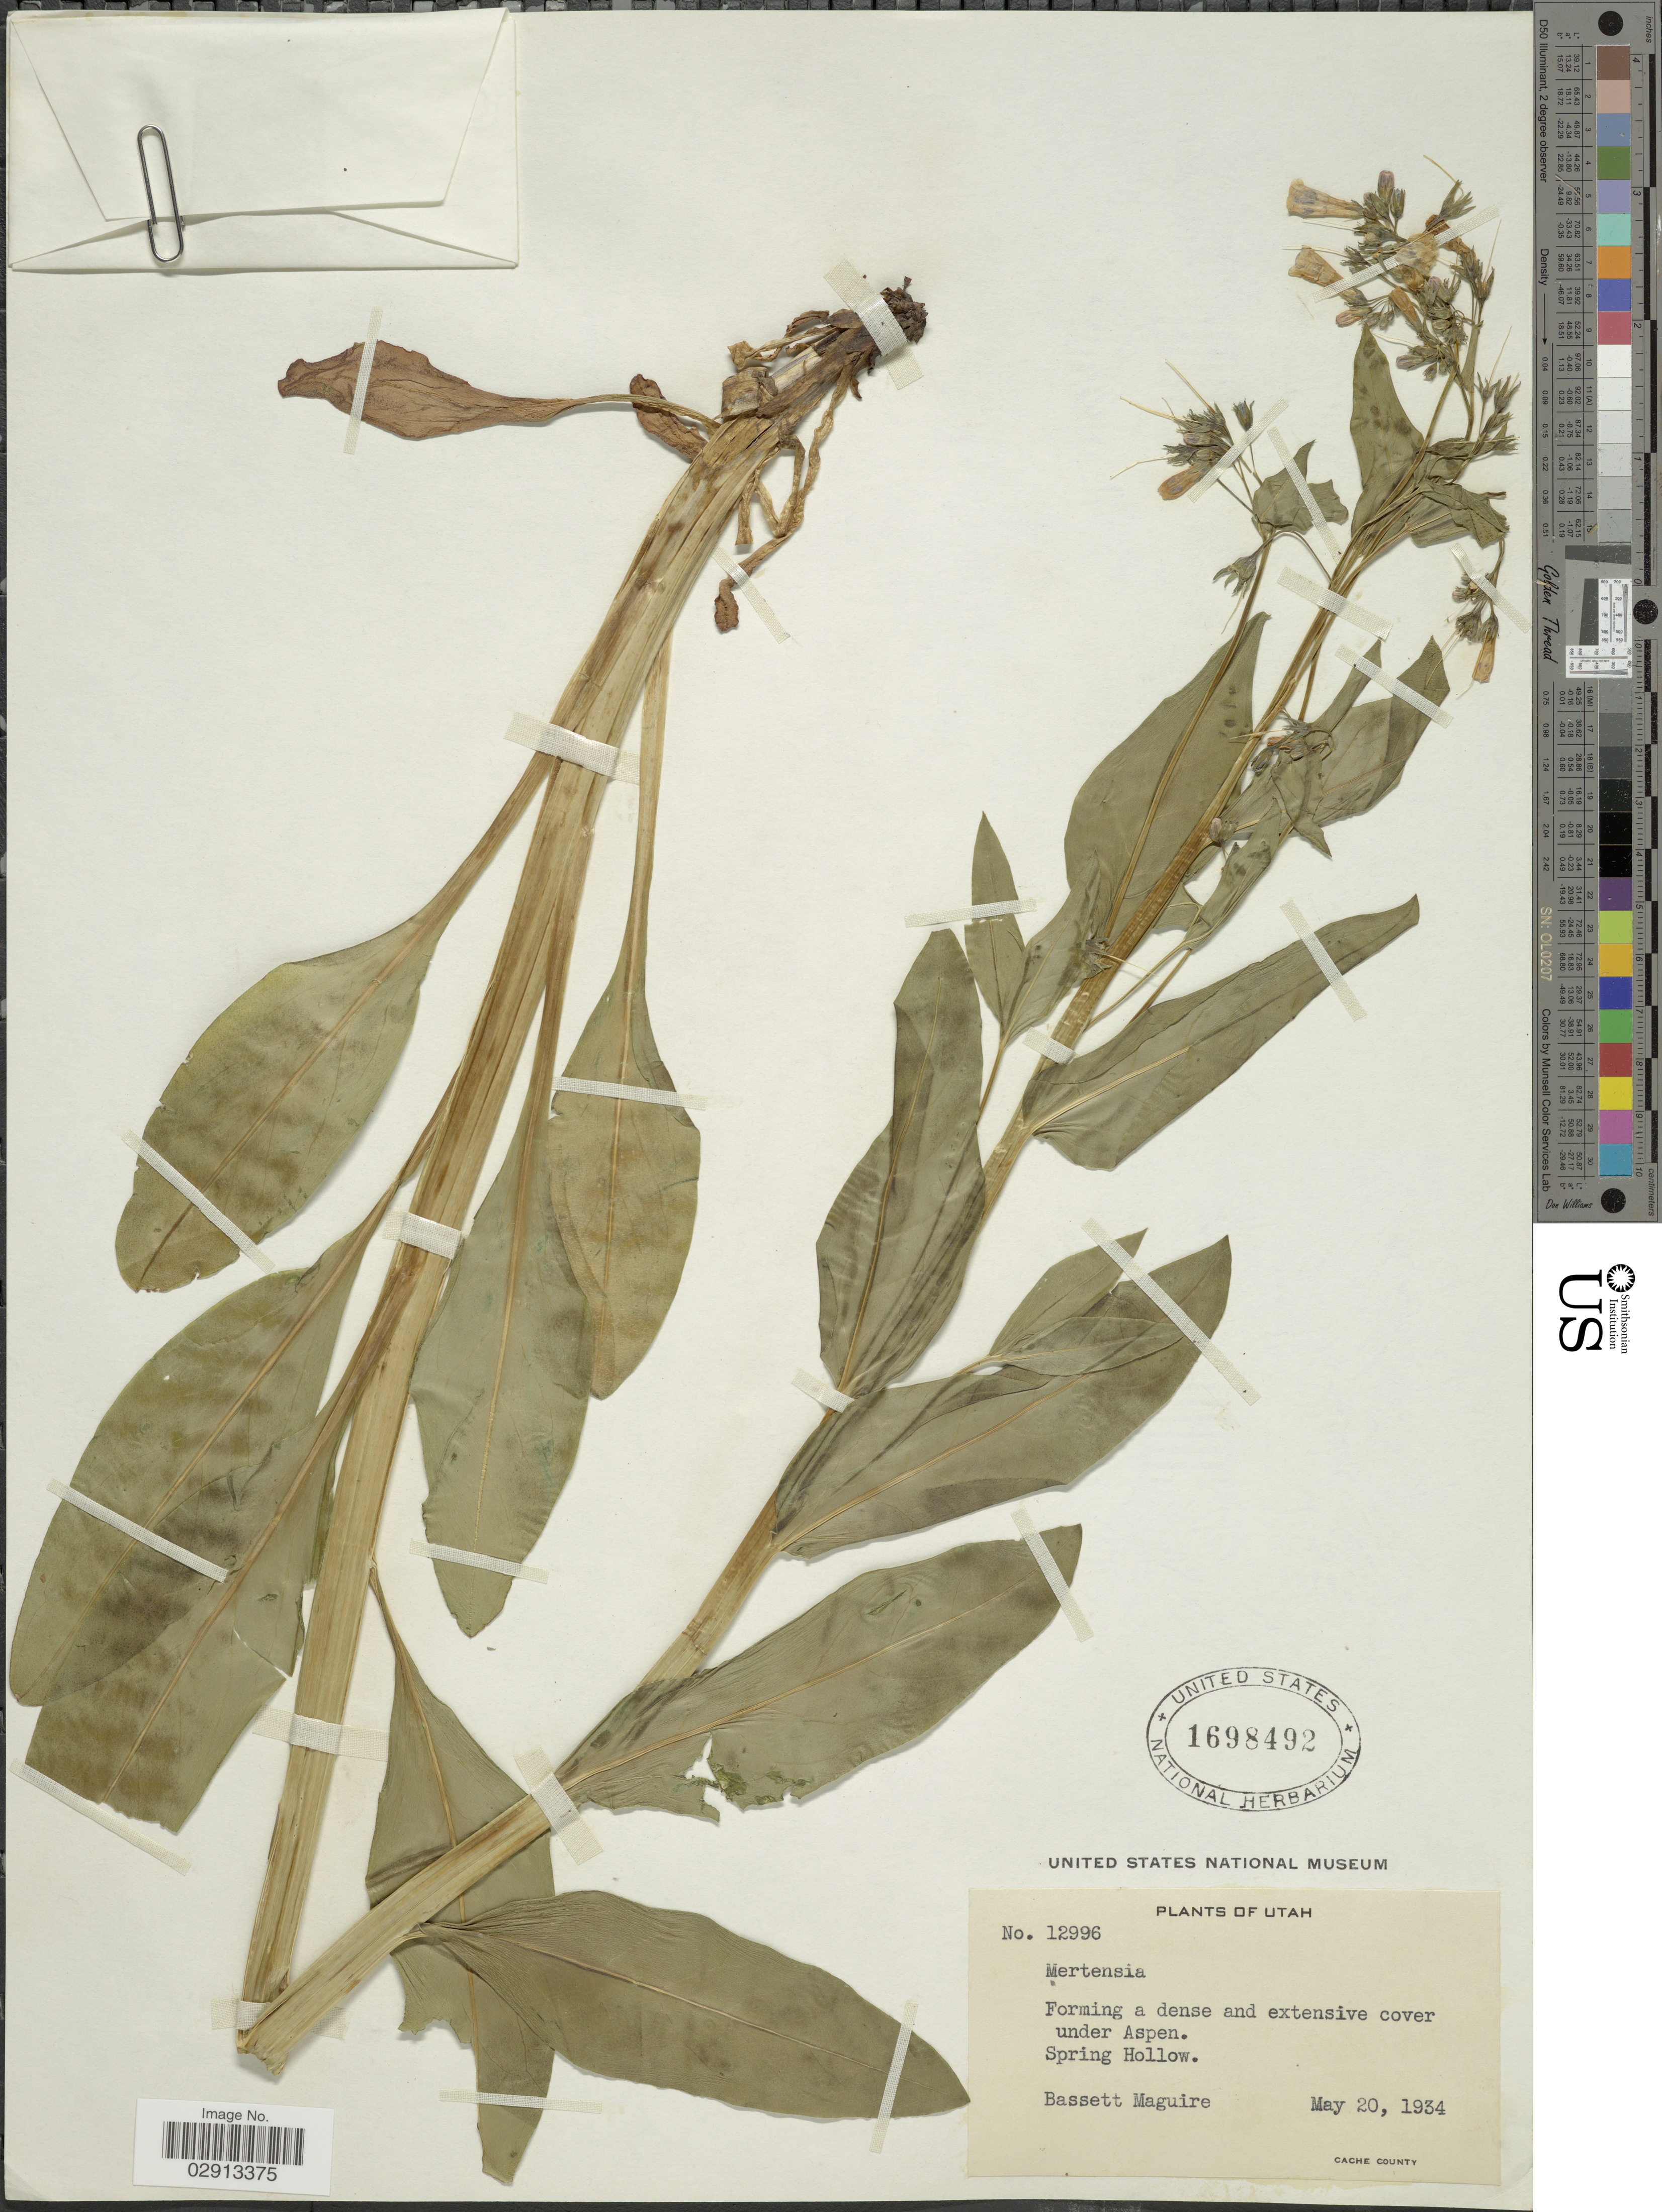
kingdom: Plantae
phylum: Tracheophyta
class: Magnoliopsida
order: Boraginales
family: Boraginaceae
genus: Mertensia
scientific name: Mertensia sp.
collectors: B. Maguire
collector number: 12996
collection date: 1934-05-20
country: United States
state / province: Utah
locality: Under Aspen. Spring Hollow. Cache County.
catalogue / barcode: US 1698492